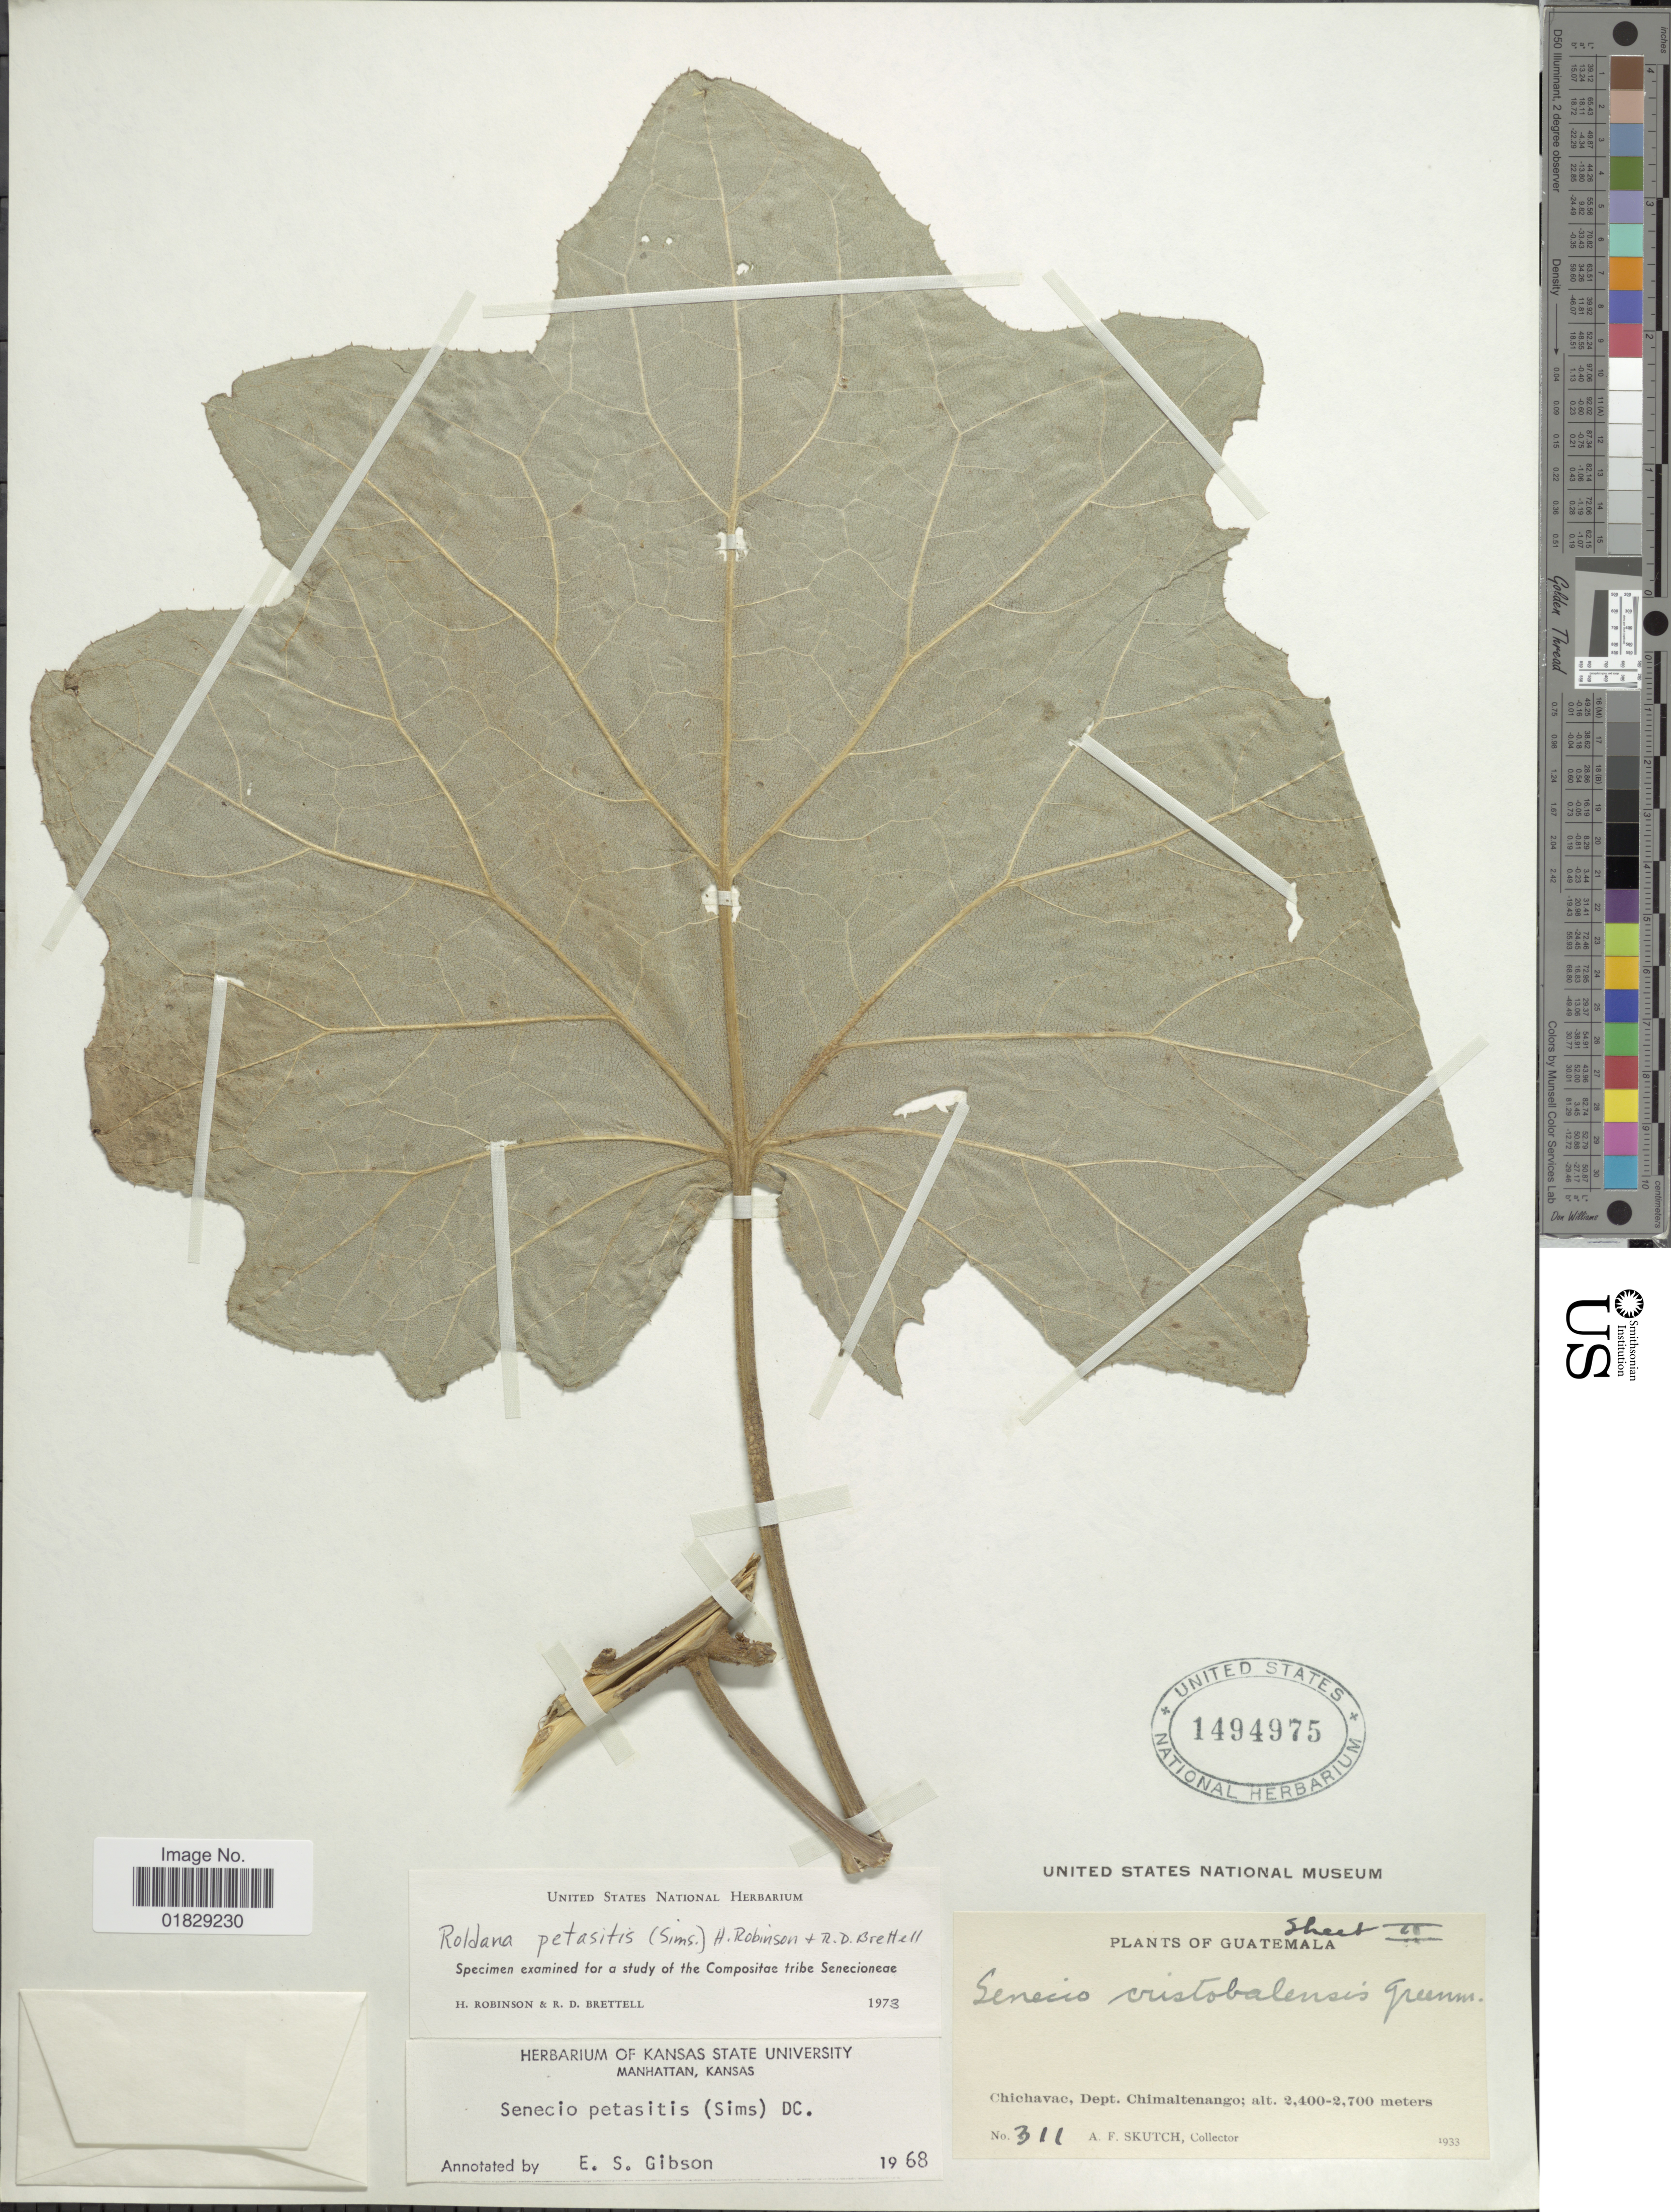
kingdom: Plantae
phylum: Tracheophyta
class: Magnoliopsida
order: Asterales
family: Asteraceae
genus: Roldana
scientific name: Roldana petasitis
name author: (Sims) H. Rob. & Brettell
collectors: A. F. Skutch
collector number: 311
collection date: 1933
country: Guatemala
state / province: Chimaltenango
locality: Chichavac, Dept. Chimaltenango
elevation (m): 2400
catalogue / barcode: US 1494975